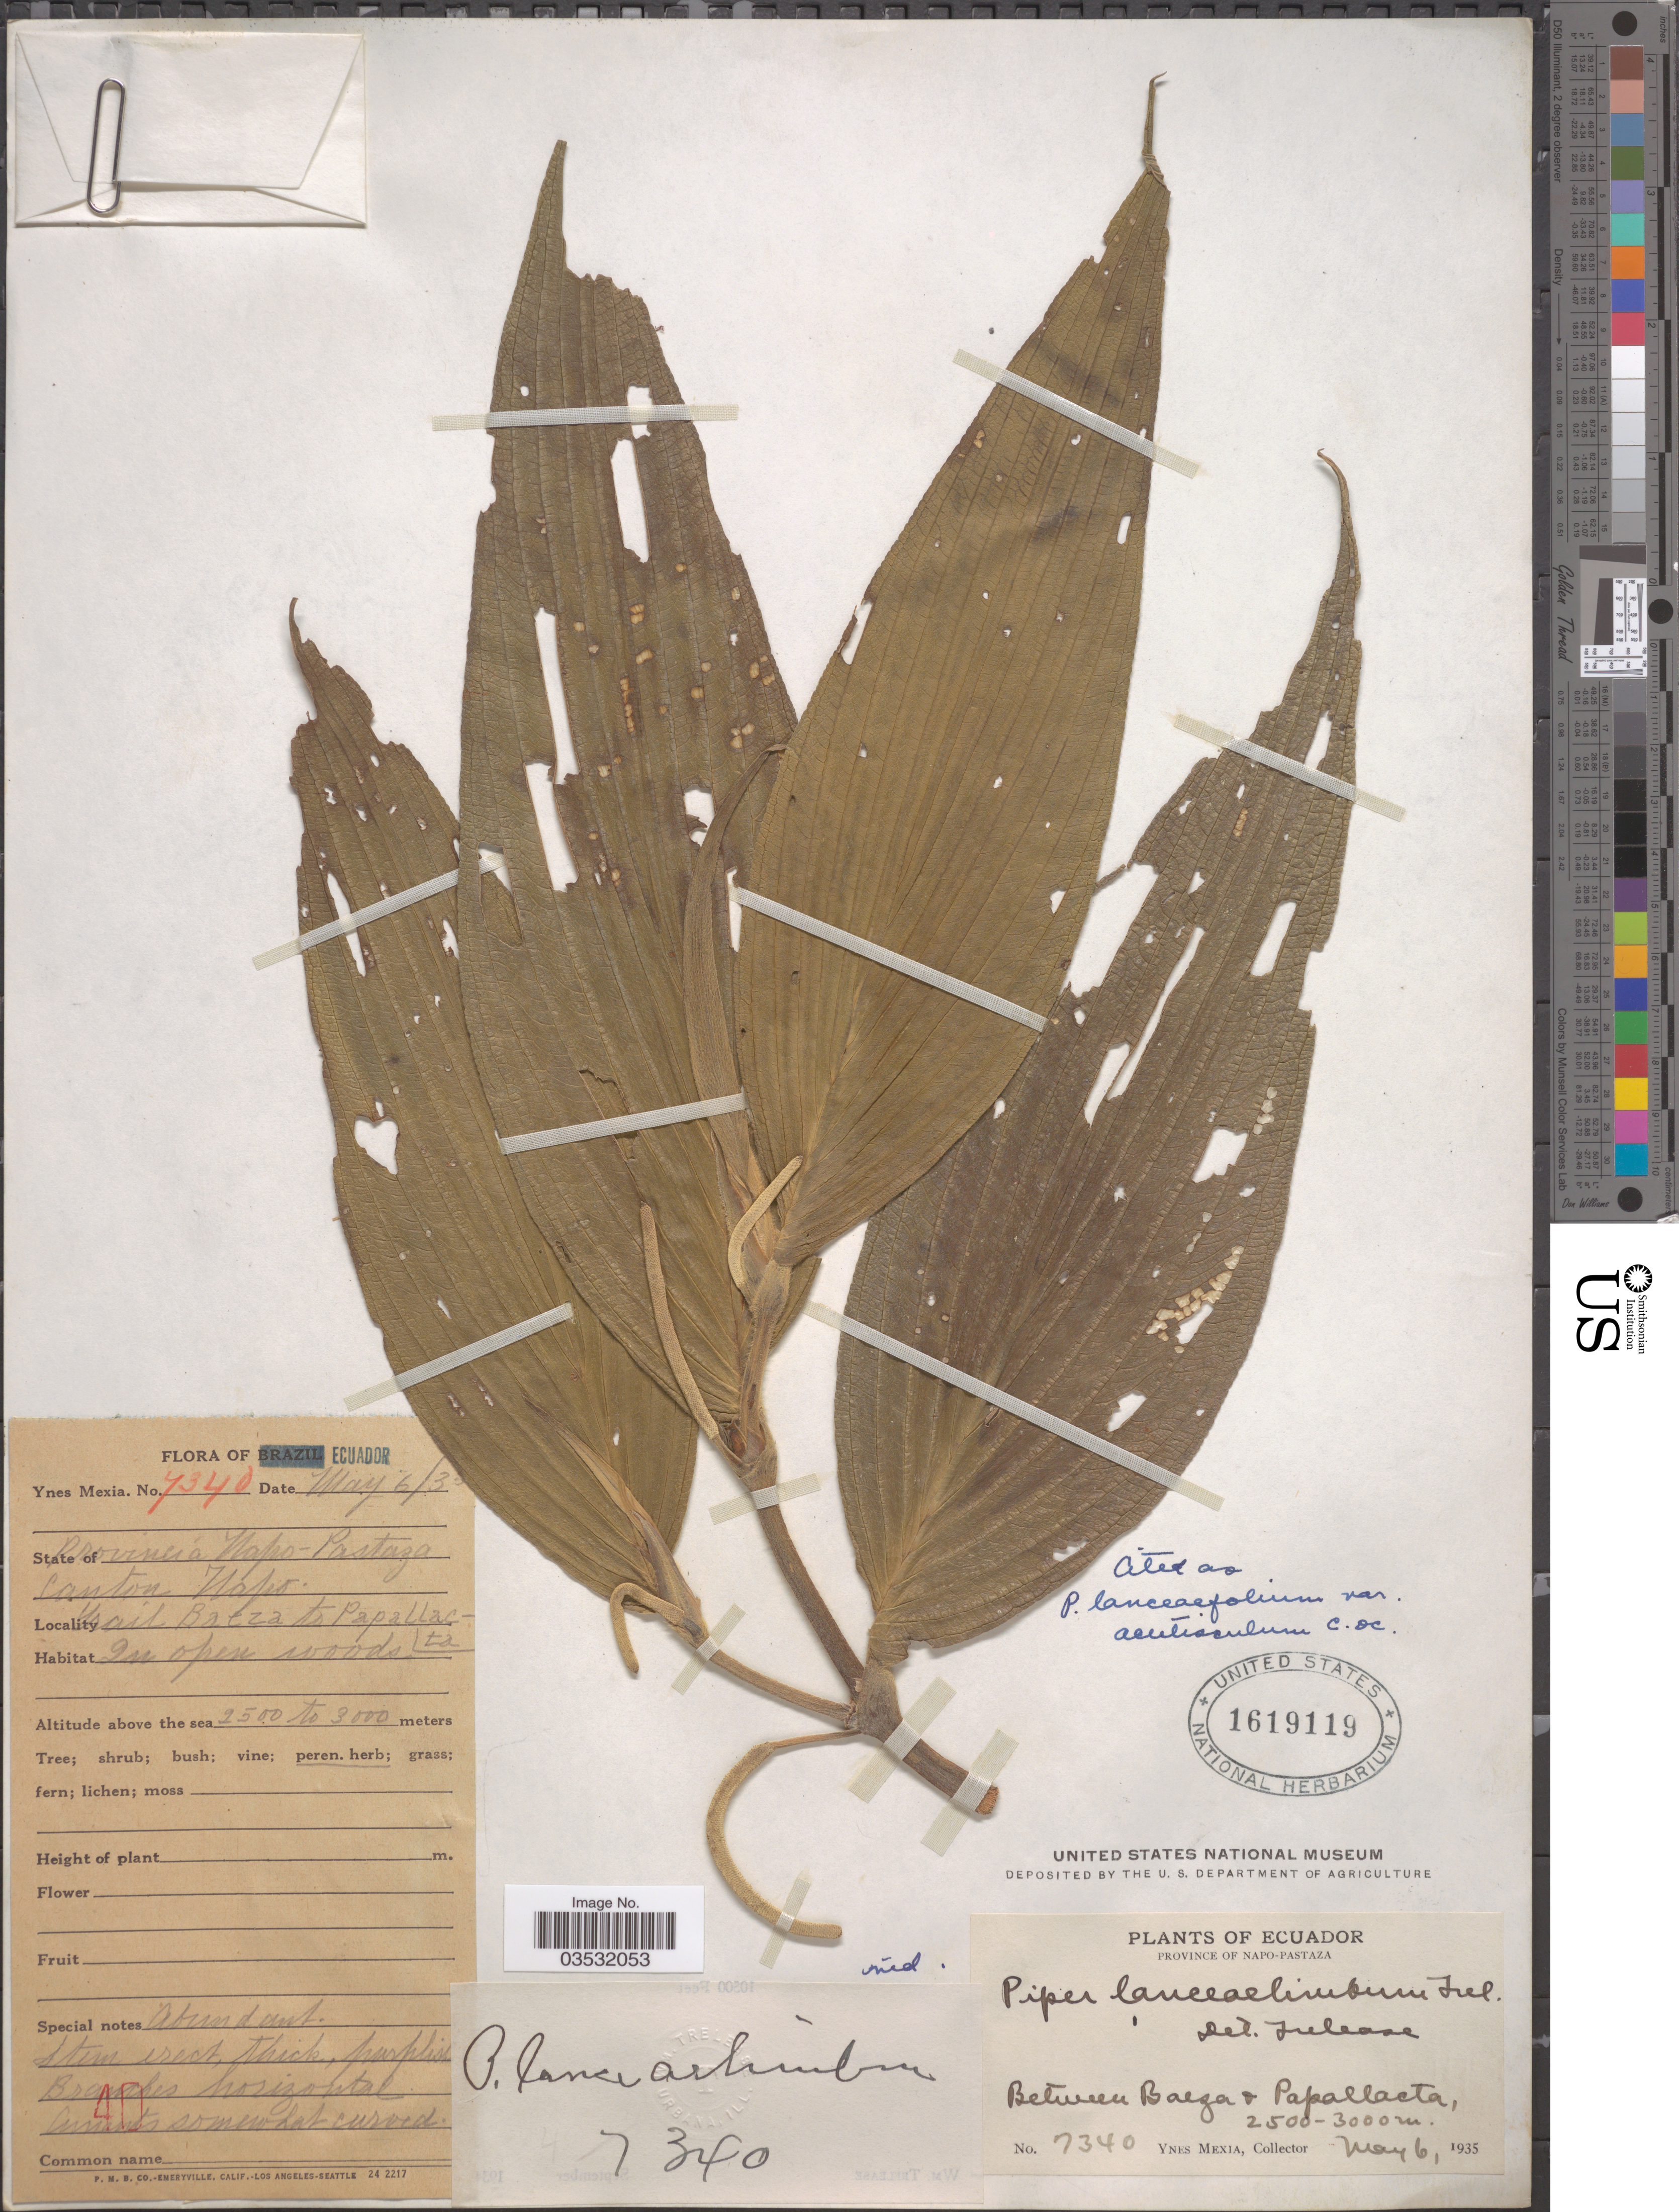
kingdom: Plantae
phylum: Tracheophyta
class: Magnoliopsida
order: Piperales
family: Piperaceae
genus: Piper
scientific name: Piper lanceifolium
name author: Kunth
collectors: Y. Mexia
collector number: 7340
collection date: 1935-05-06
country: Ecuador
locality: Province of Napo-Pastaza. Between Baeza & Papallacta. Trail Baeza to Papallacta.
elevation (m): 2500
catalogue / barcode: US 1619119